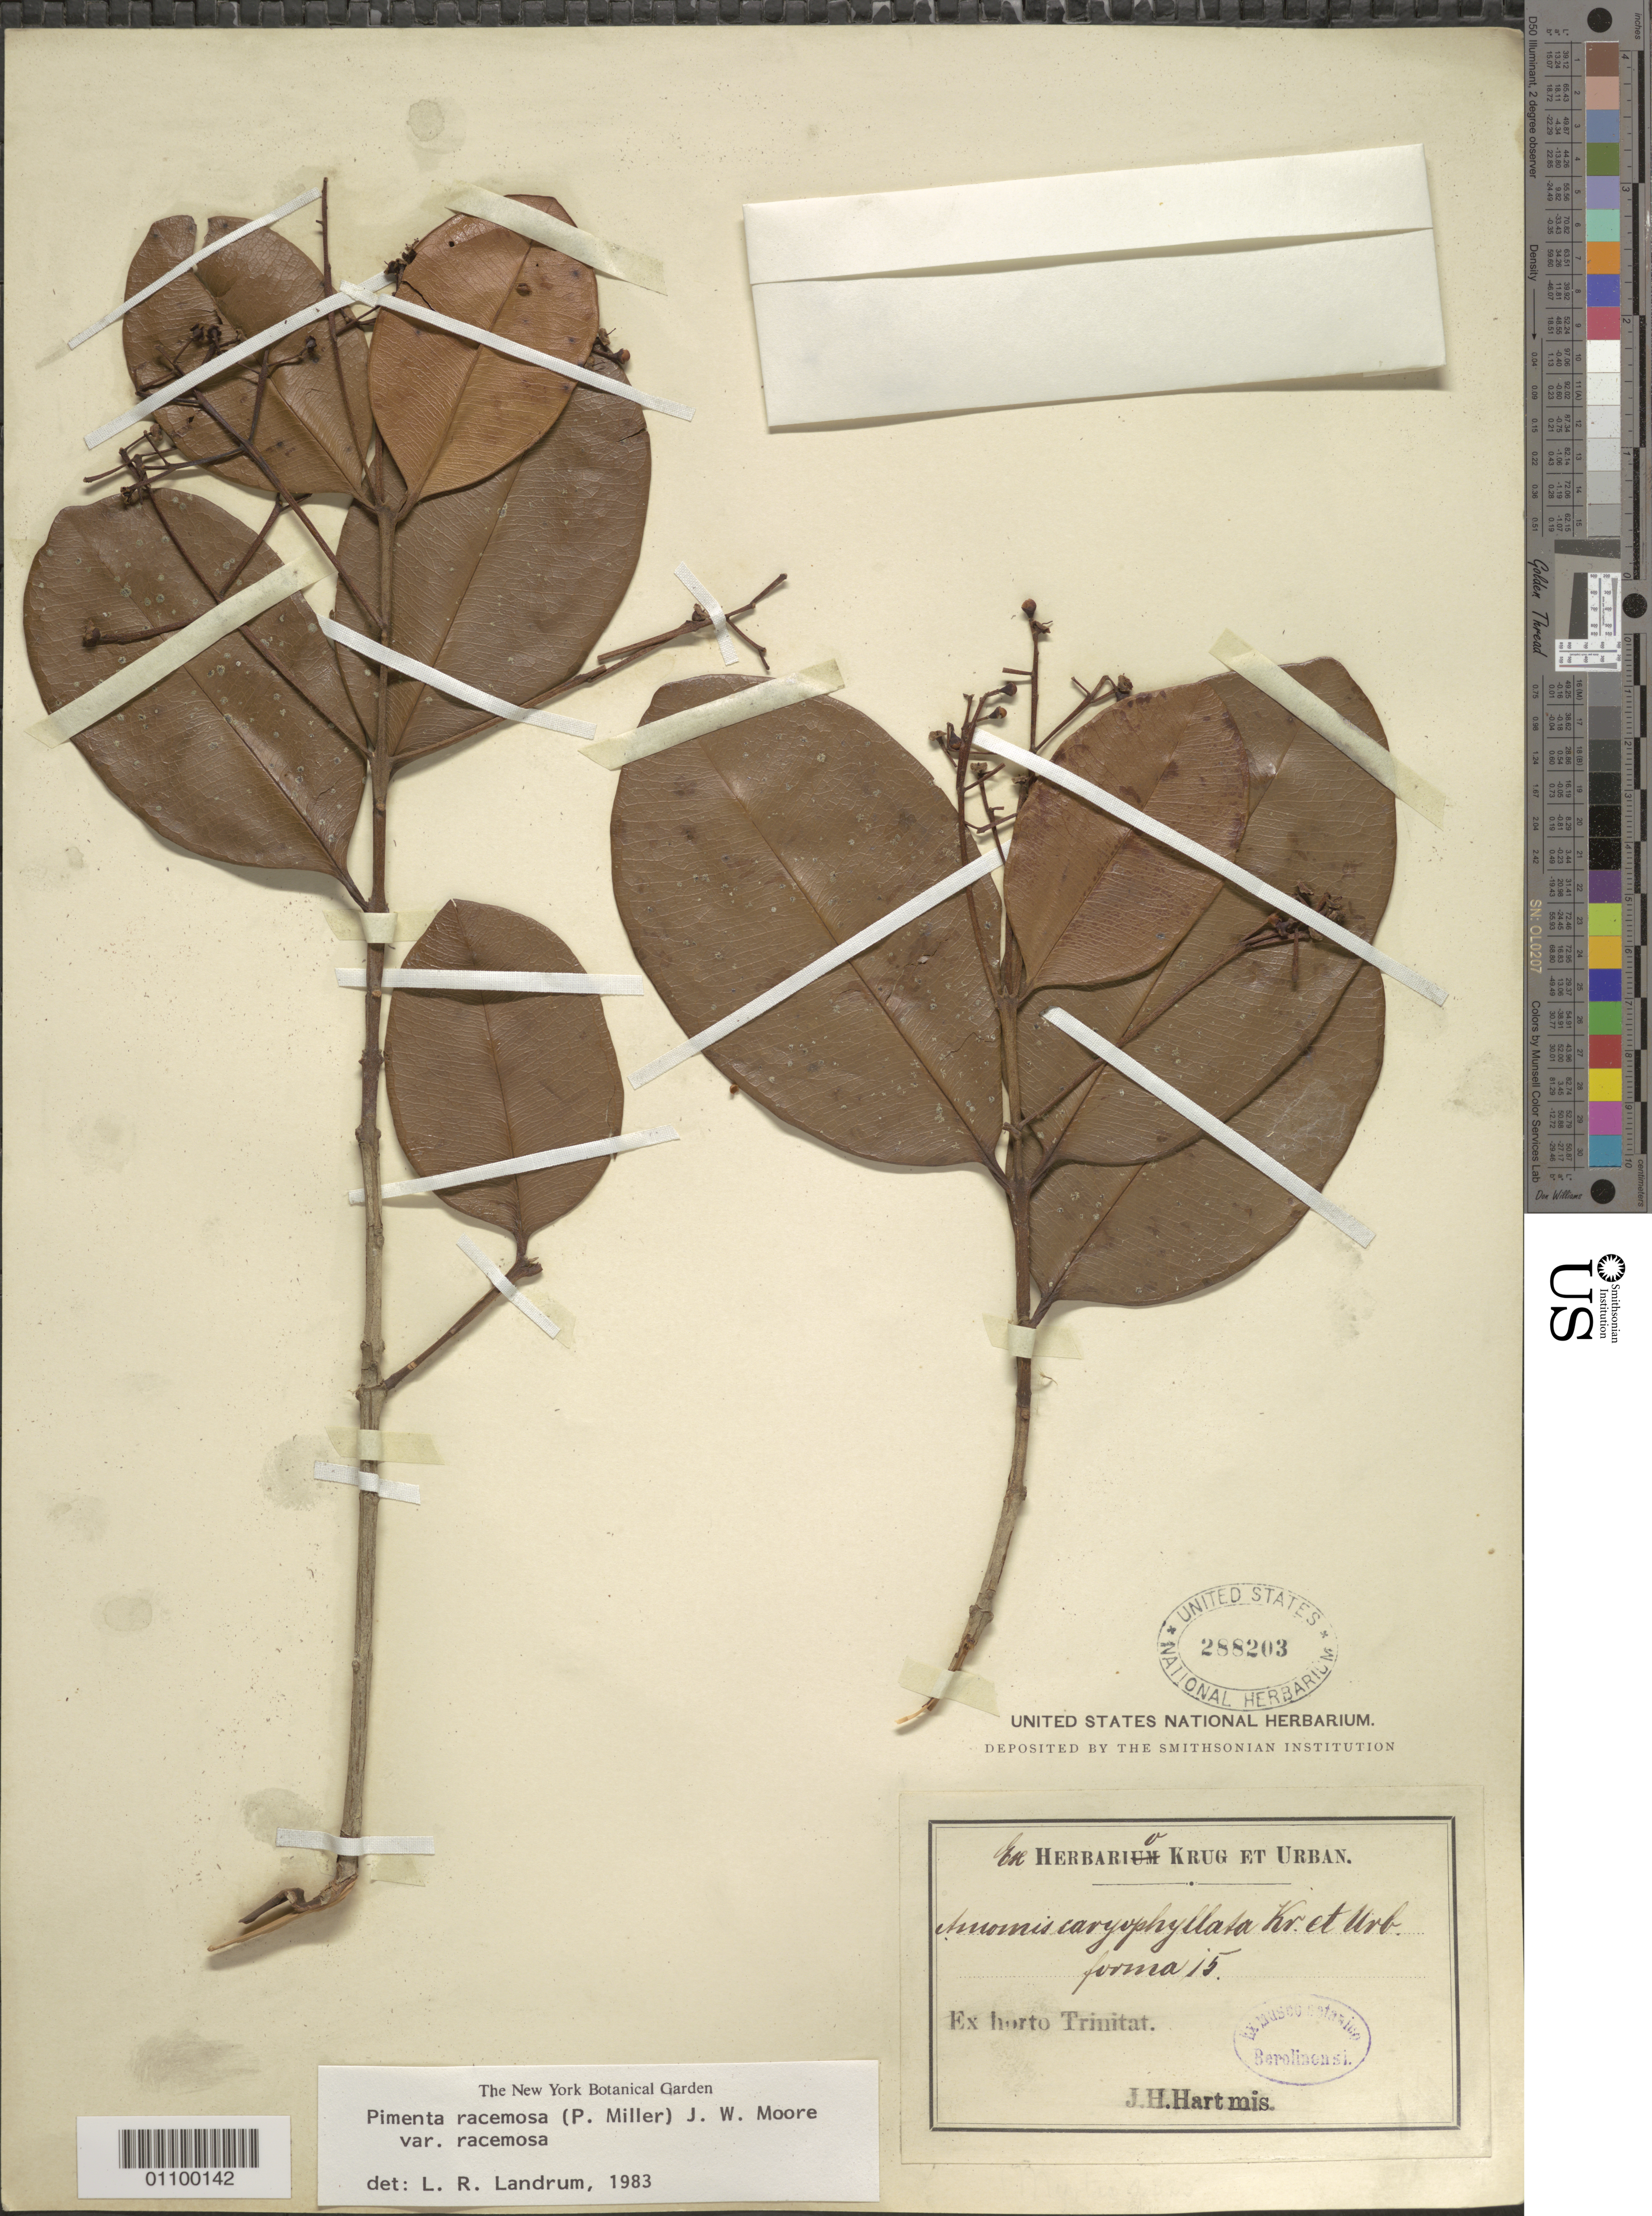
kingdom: Plantae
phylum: Tracheophyta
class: Magnoliopsida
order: Myrtales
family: Myrtaceae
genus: Pimenta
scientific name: Pimenta racemosa var. racemosa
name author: (Mill.) J.W. Moore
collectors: J. H. Hart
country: Trinidad and Tobago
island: Trinidad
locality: Ex horto Trinitat.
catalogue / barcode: US 288203